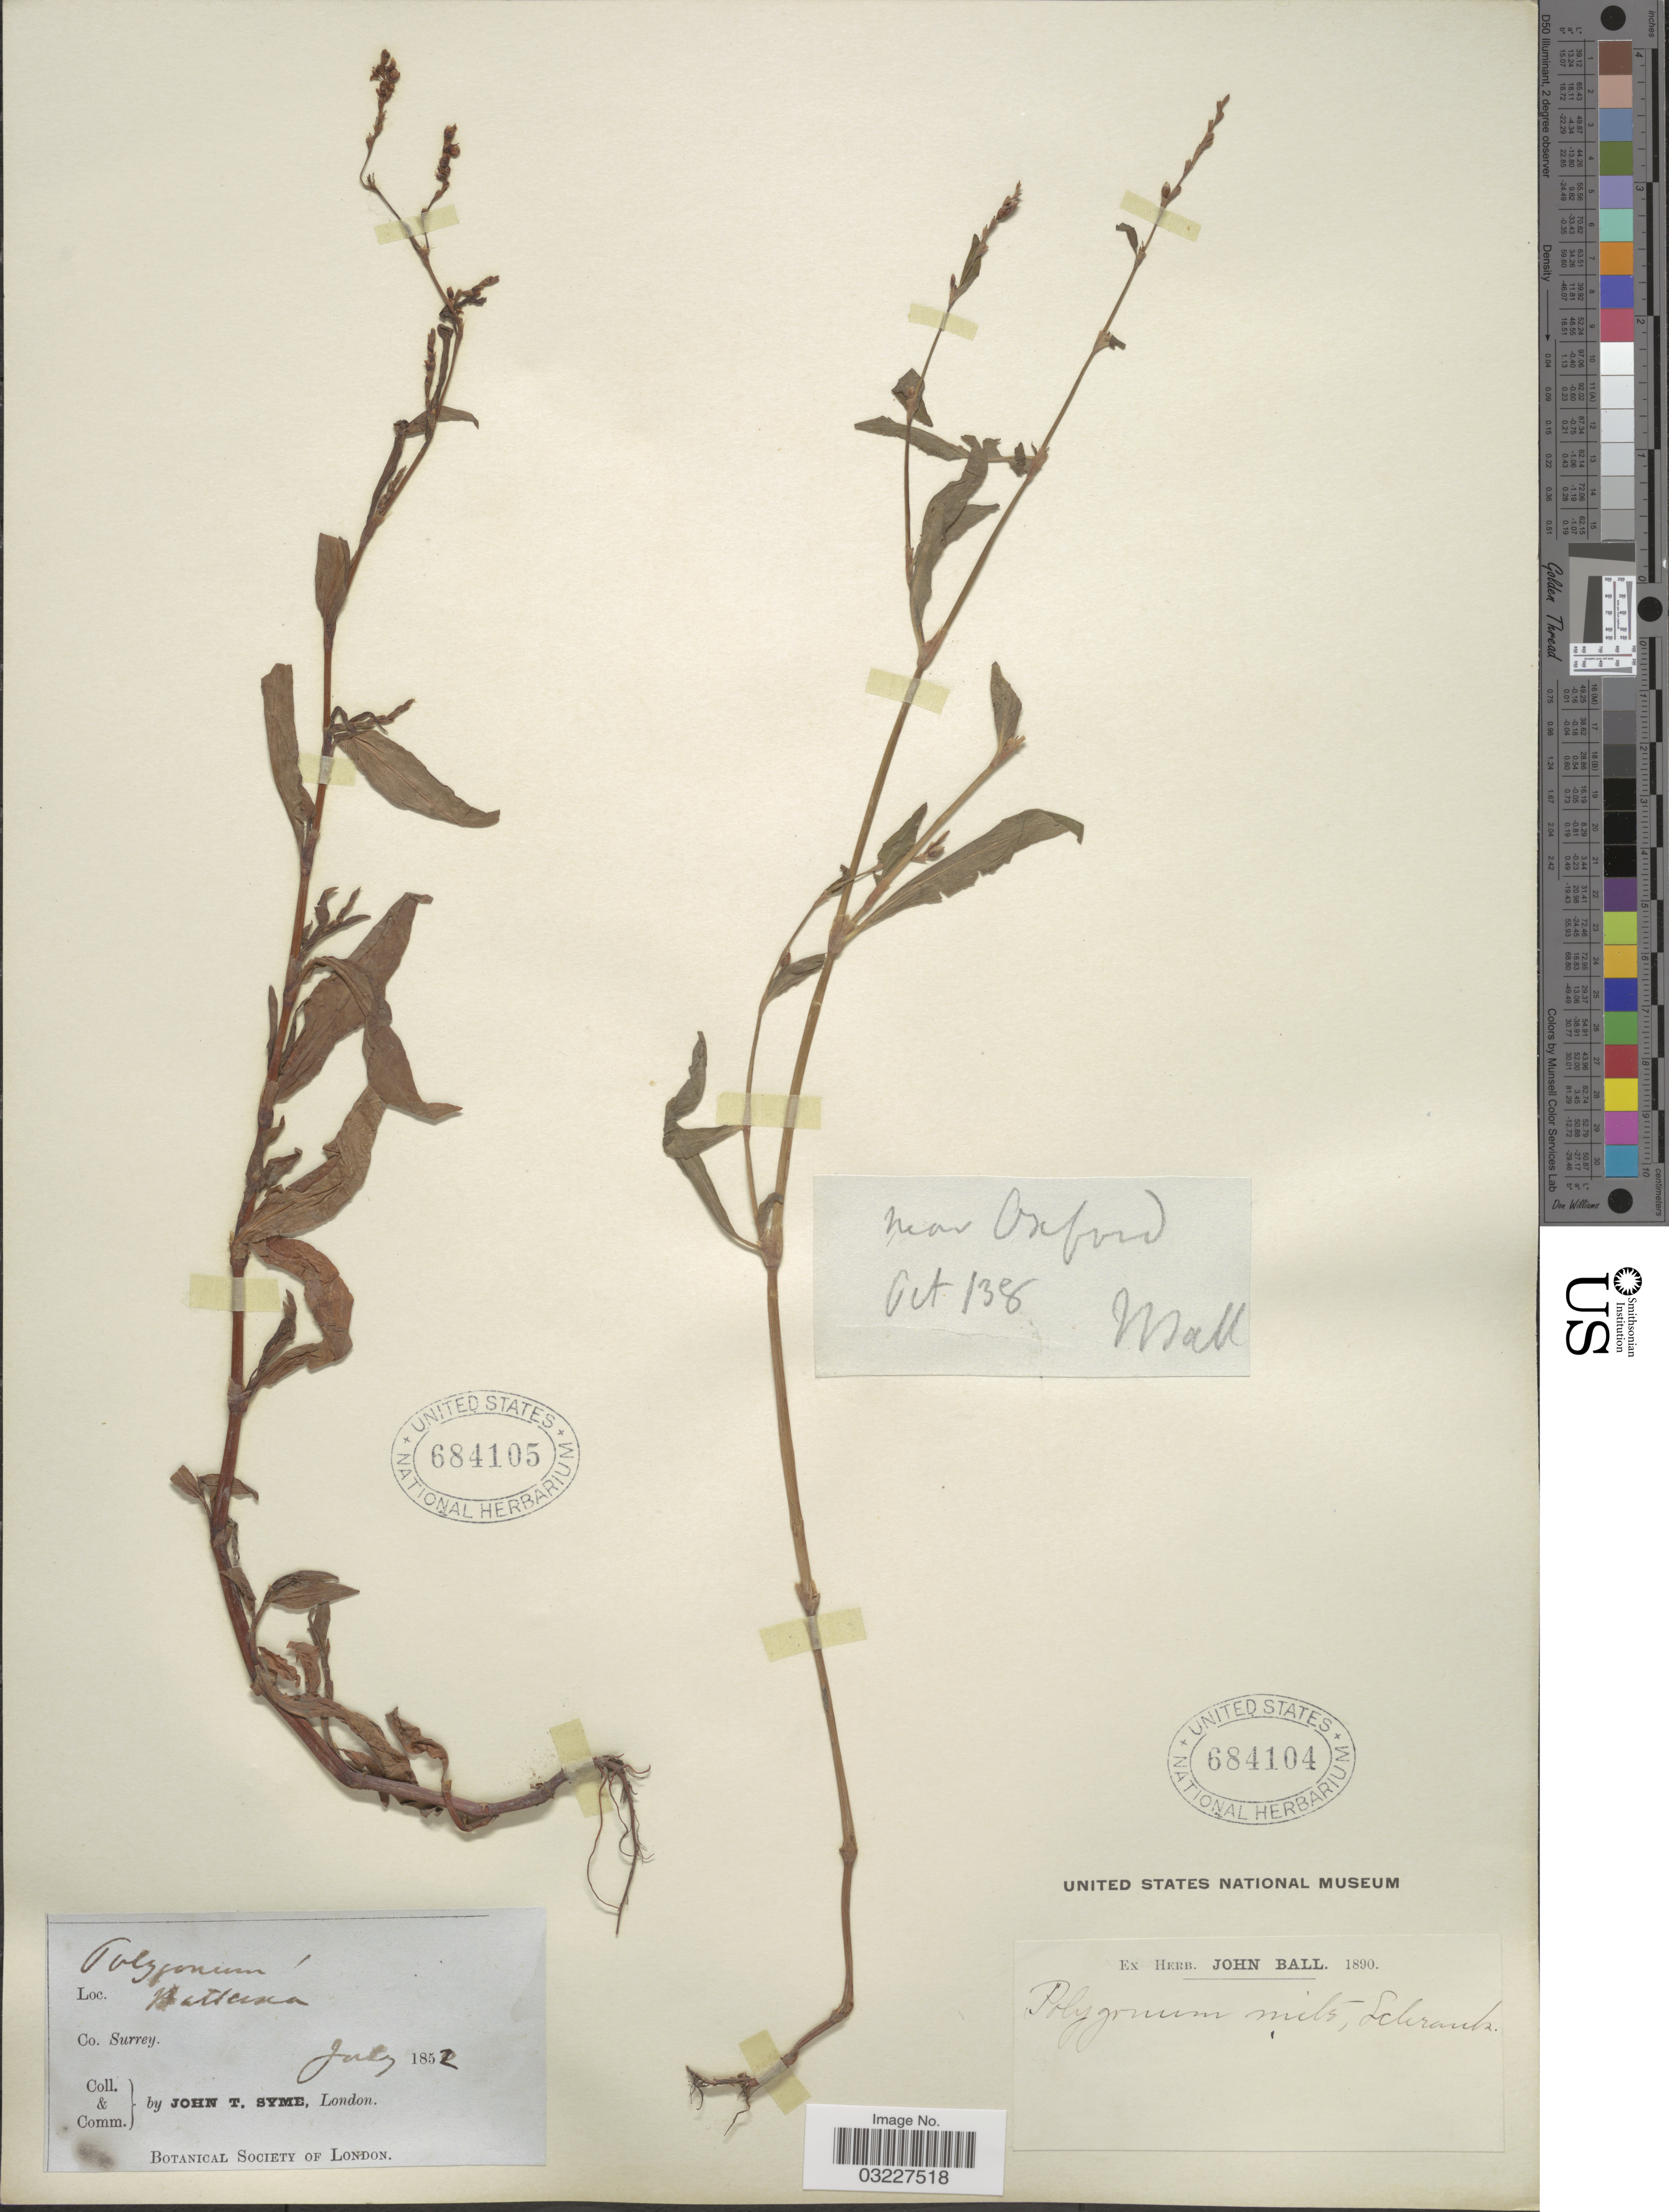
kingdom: Plantae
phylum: Tracheophyta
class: Magnoliopsida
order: Caryophyllales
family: Polygonaceae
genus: Polygonum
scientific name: Polygonum mite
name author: Schrank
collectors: ex herb. John Ball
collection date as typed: Transcribed d/m/y: /10/38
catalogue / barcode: US 684104